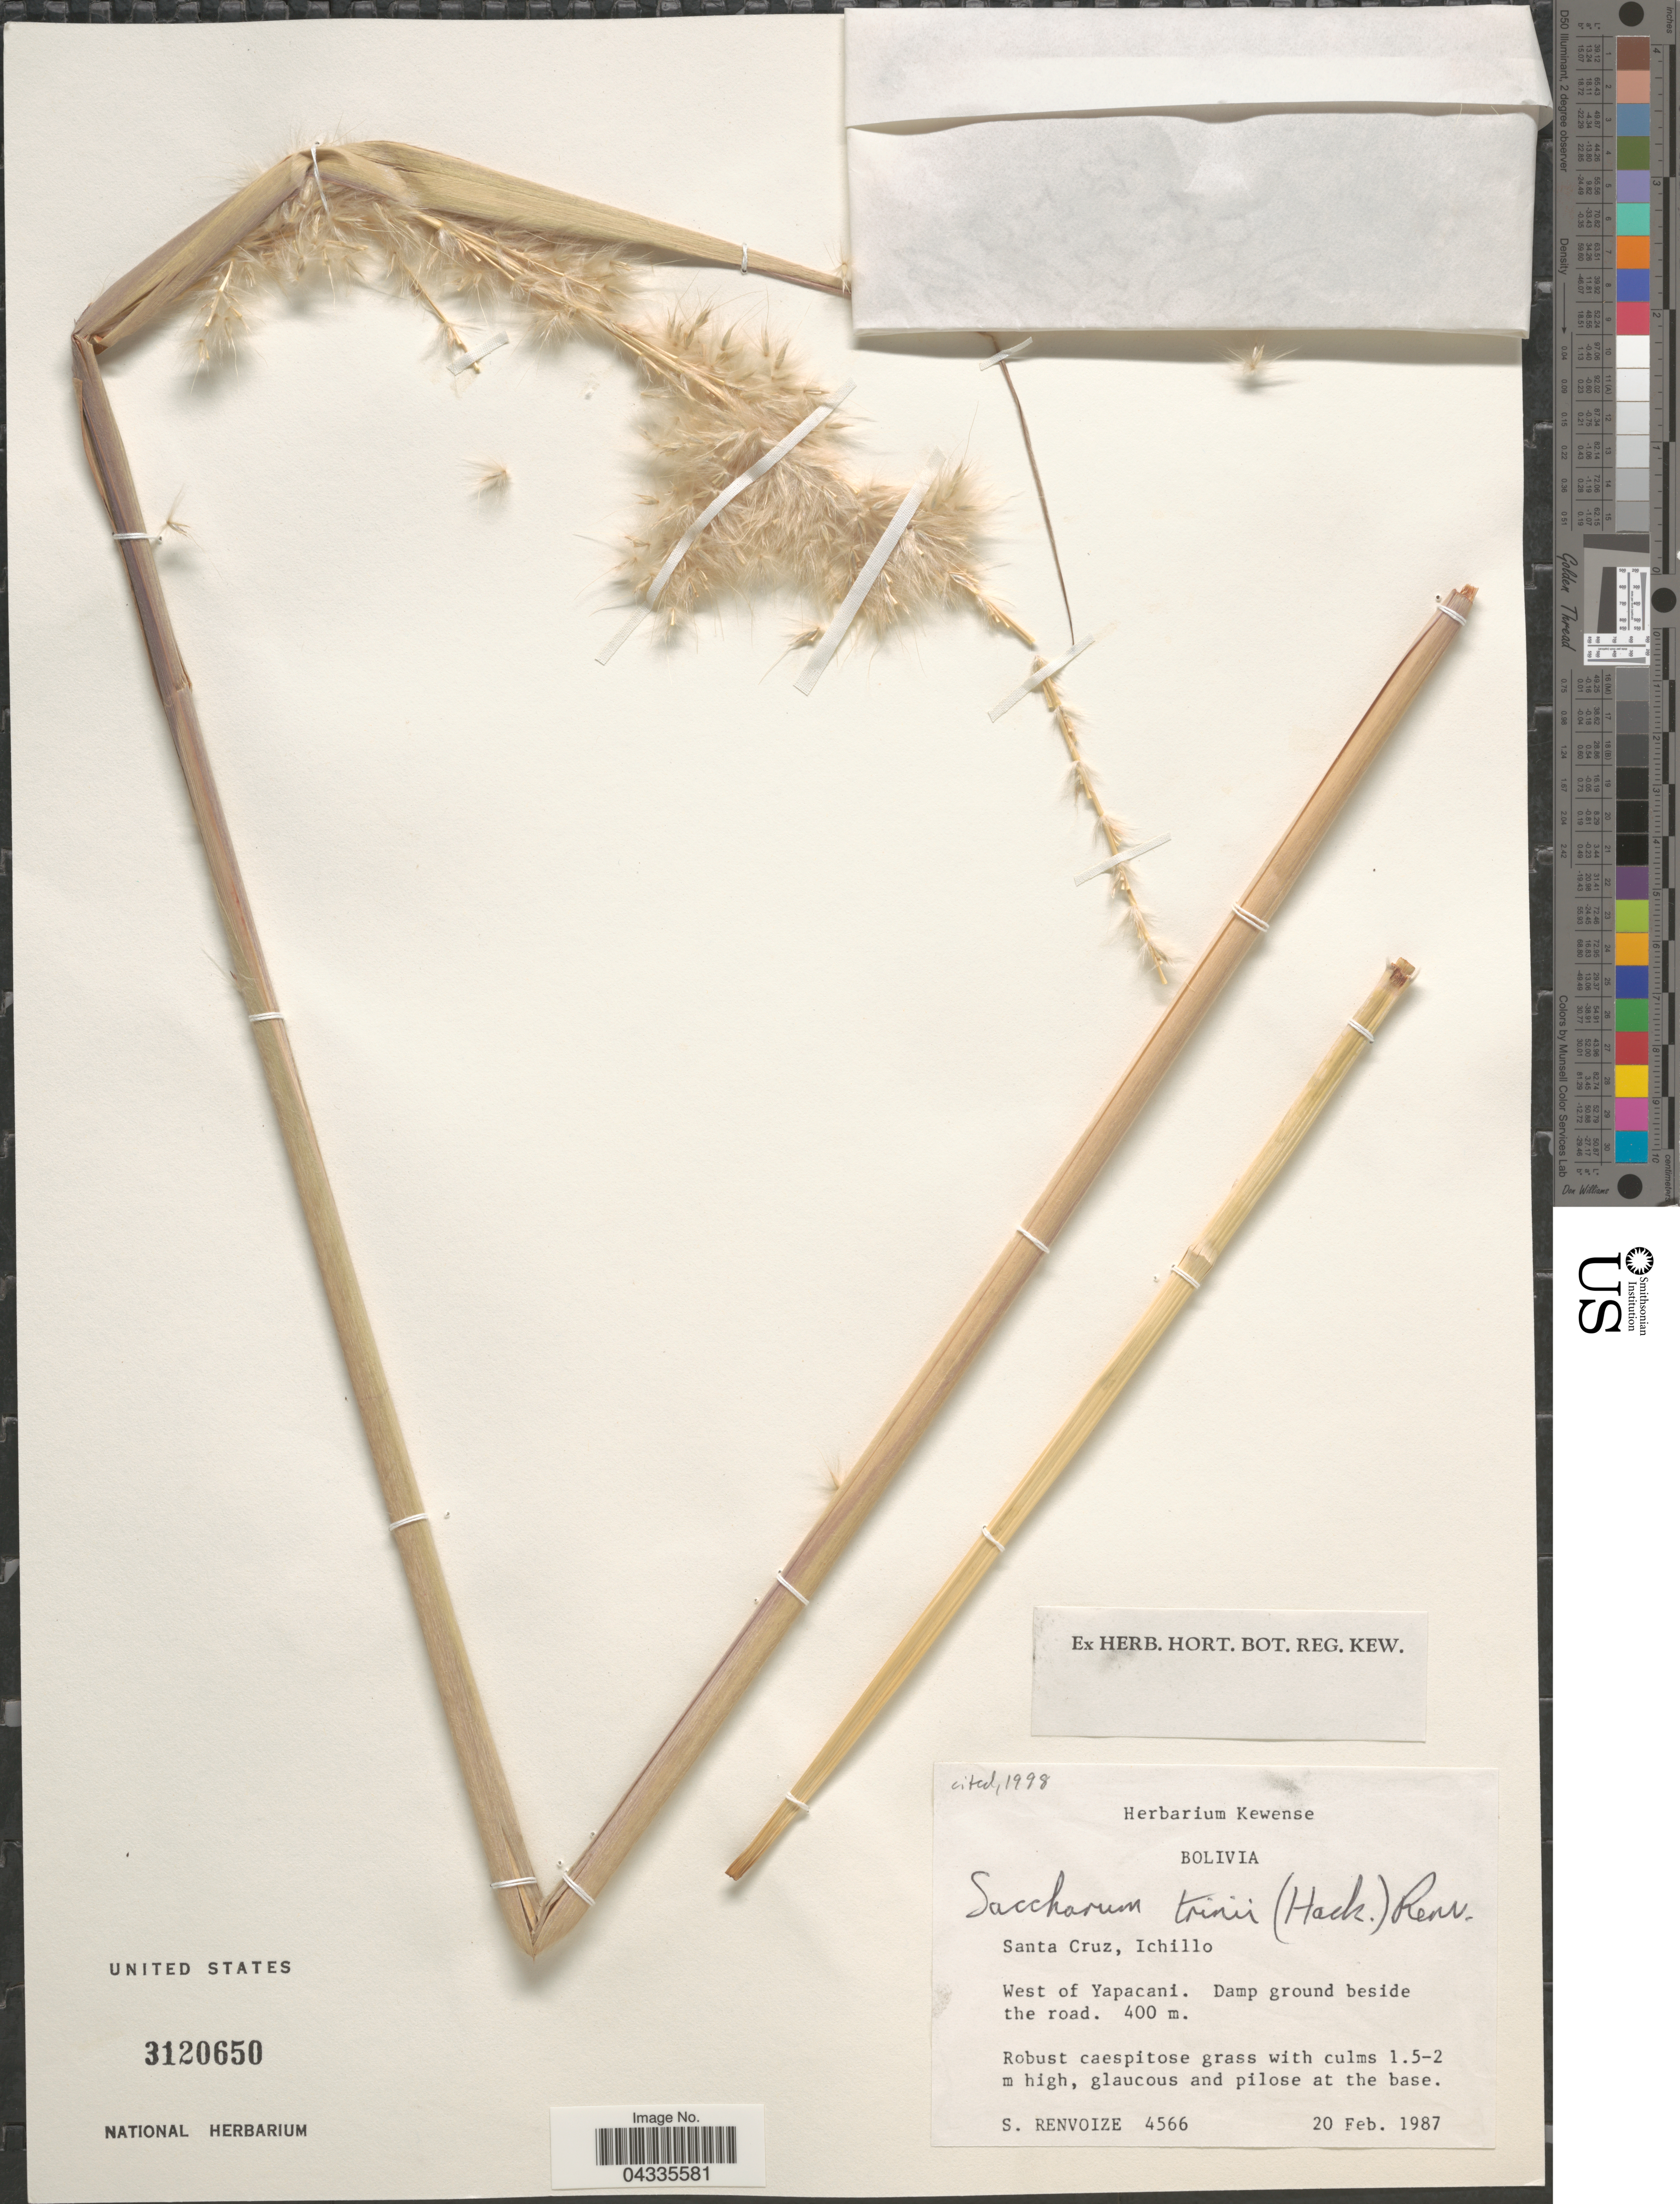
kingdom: Plantae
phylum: Tracheophyta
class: Liliopsida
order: Poales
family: Poaceae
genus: Erianthus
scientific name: Erianthus trinii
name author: Hack.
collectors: S. A. Renvoize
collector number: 4566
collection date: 1987-02-20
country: Bolivia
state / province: Santa Cruz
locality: Ichillo. West of Yapacani. Damp ground beside the road.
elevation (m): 400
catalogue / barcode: US 3120650